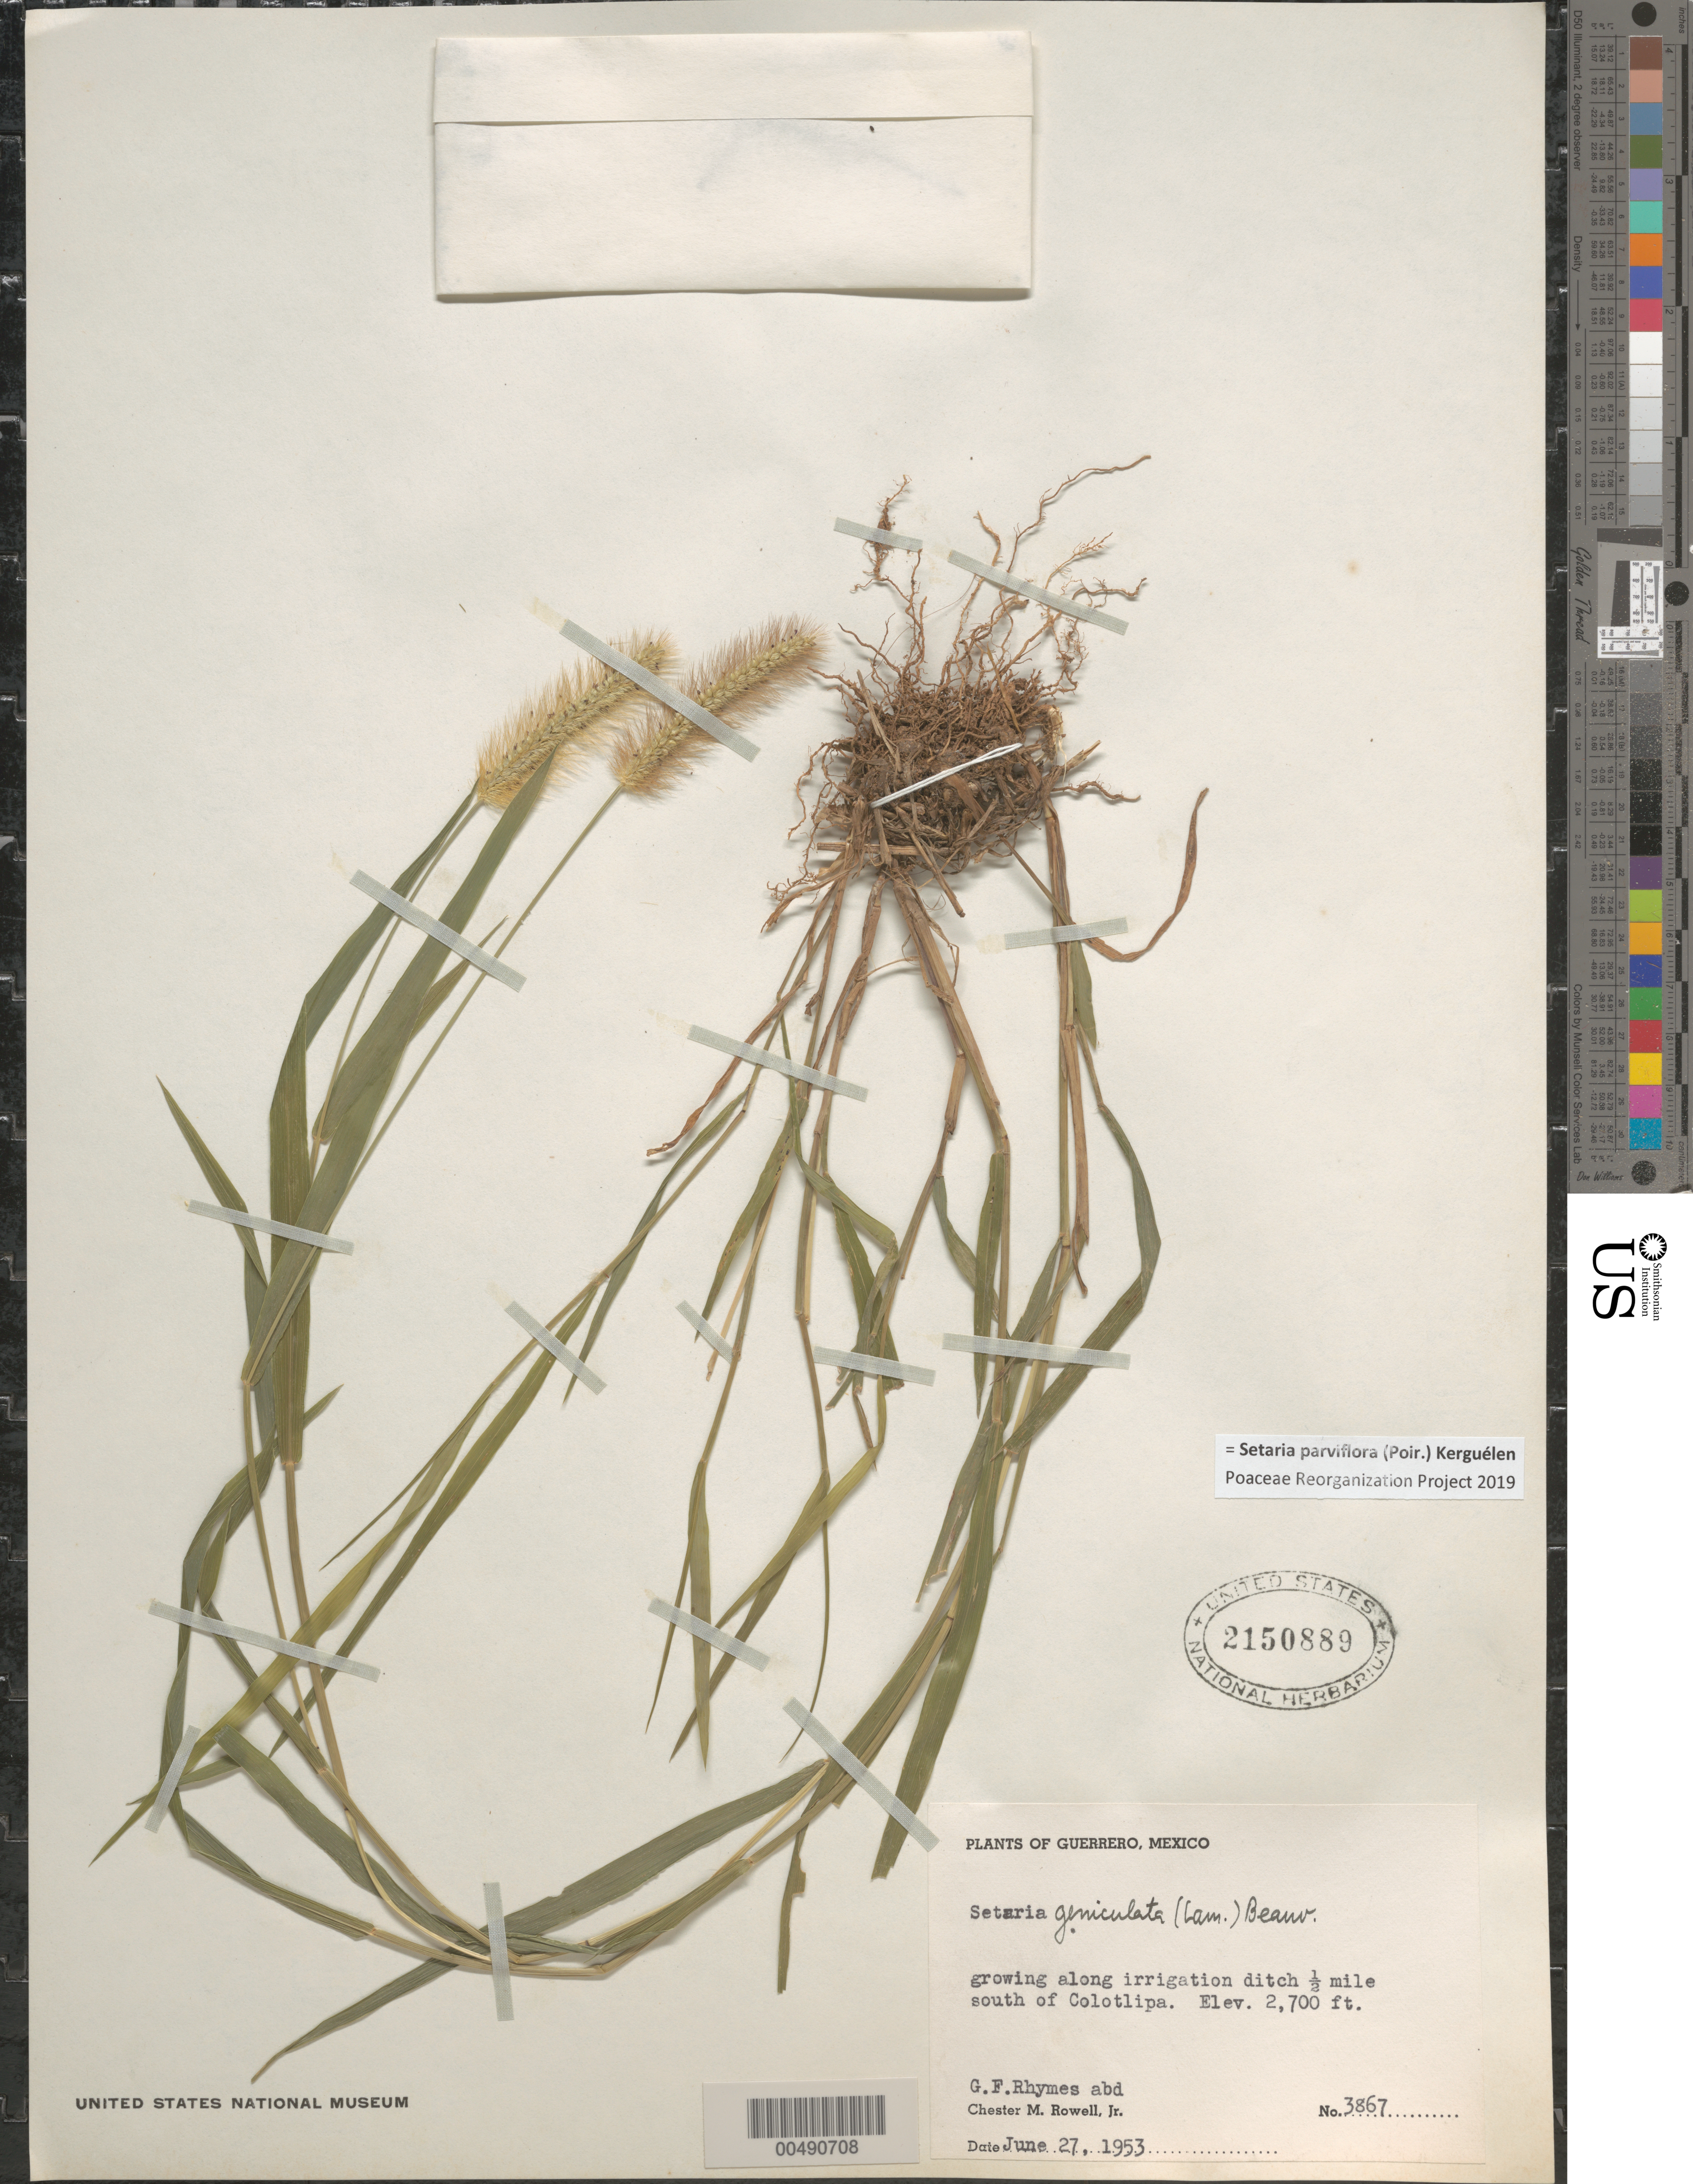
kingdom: Plantae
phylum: Tracheophyta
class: Liliopsida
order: Poales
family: Poaceae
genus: Setaria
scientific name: Setaria parviflora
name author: (Poir.) Kerguélen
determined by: Poaceae Reorganization Project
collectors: G. Rhymes & C. M. Rowell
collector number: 3867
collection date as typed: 27 Jun 1953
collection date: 1953-06-27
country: Mexico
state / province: Guerrero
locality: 0.5 mi S of Colotlipa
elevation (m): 823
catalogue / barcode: US 2150889